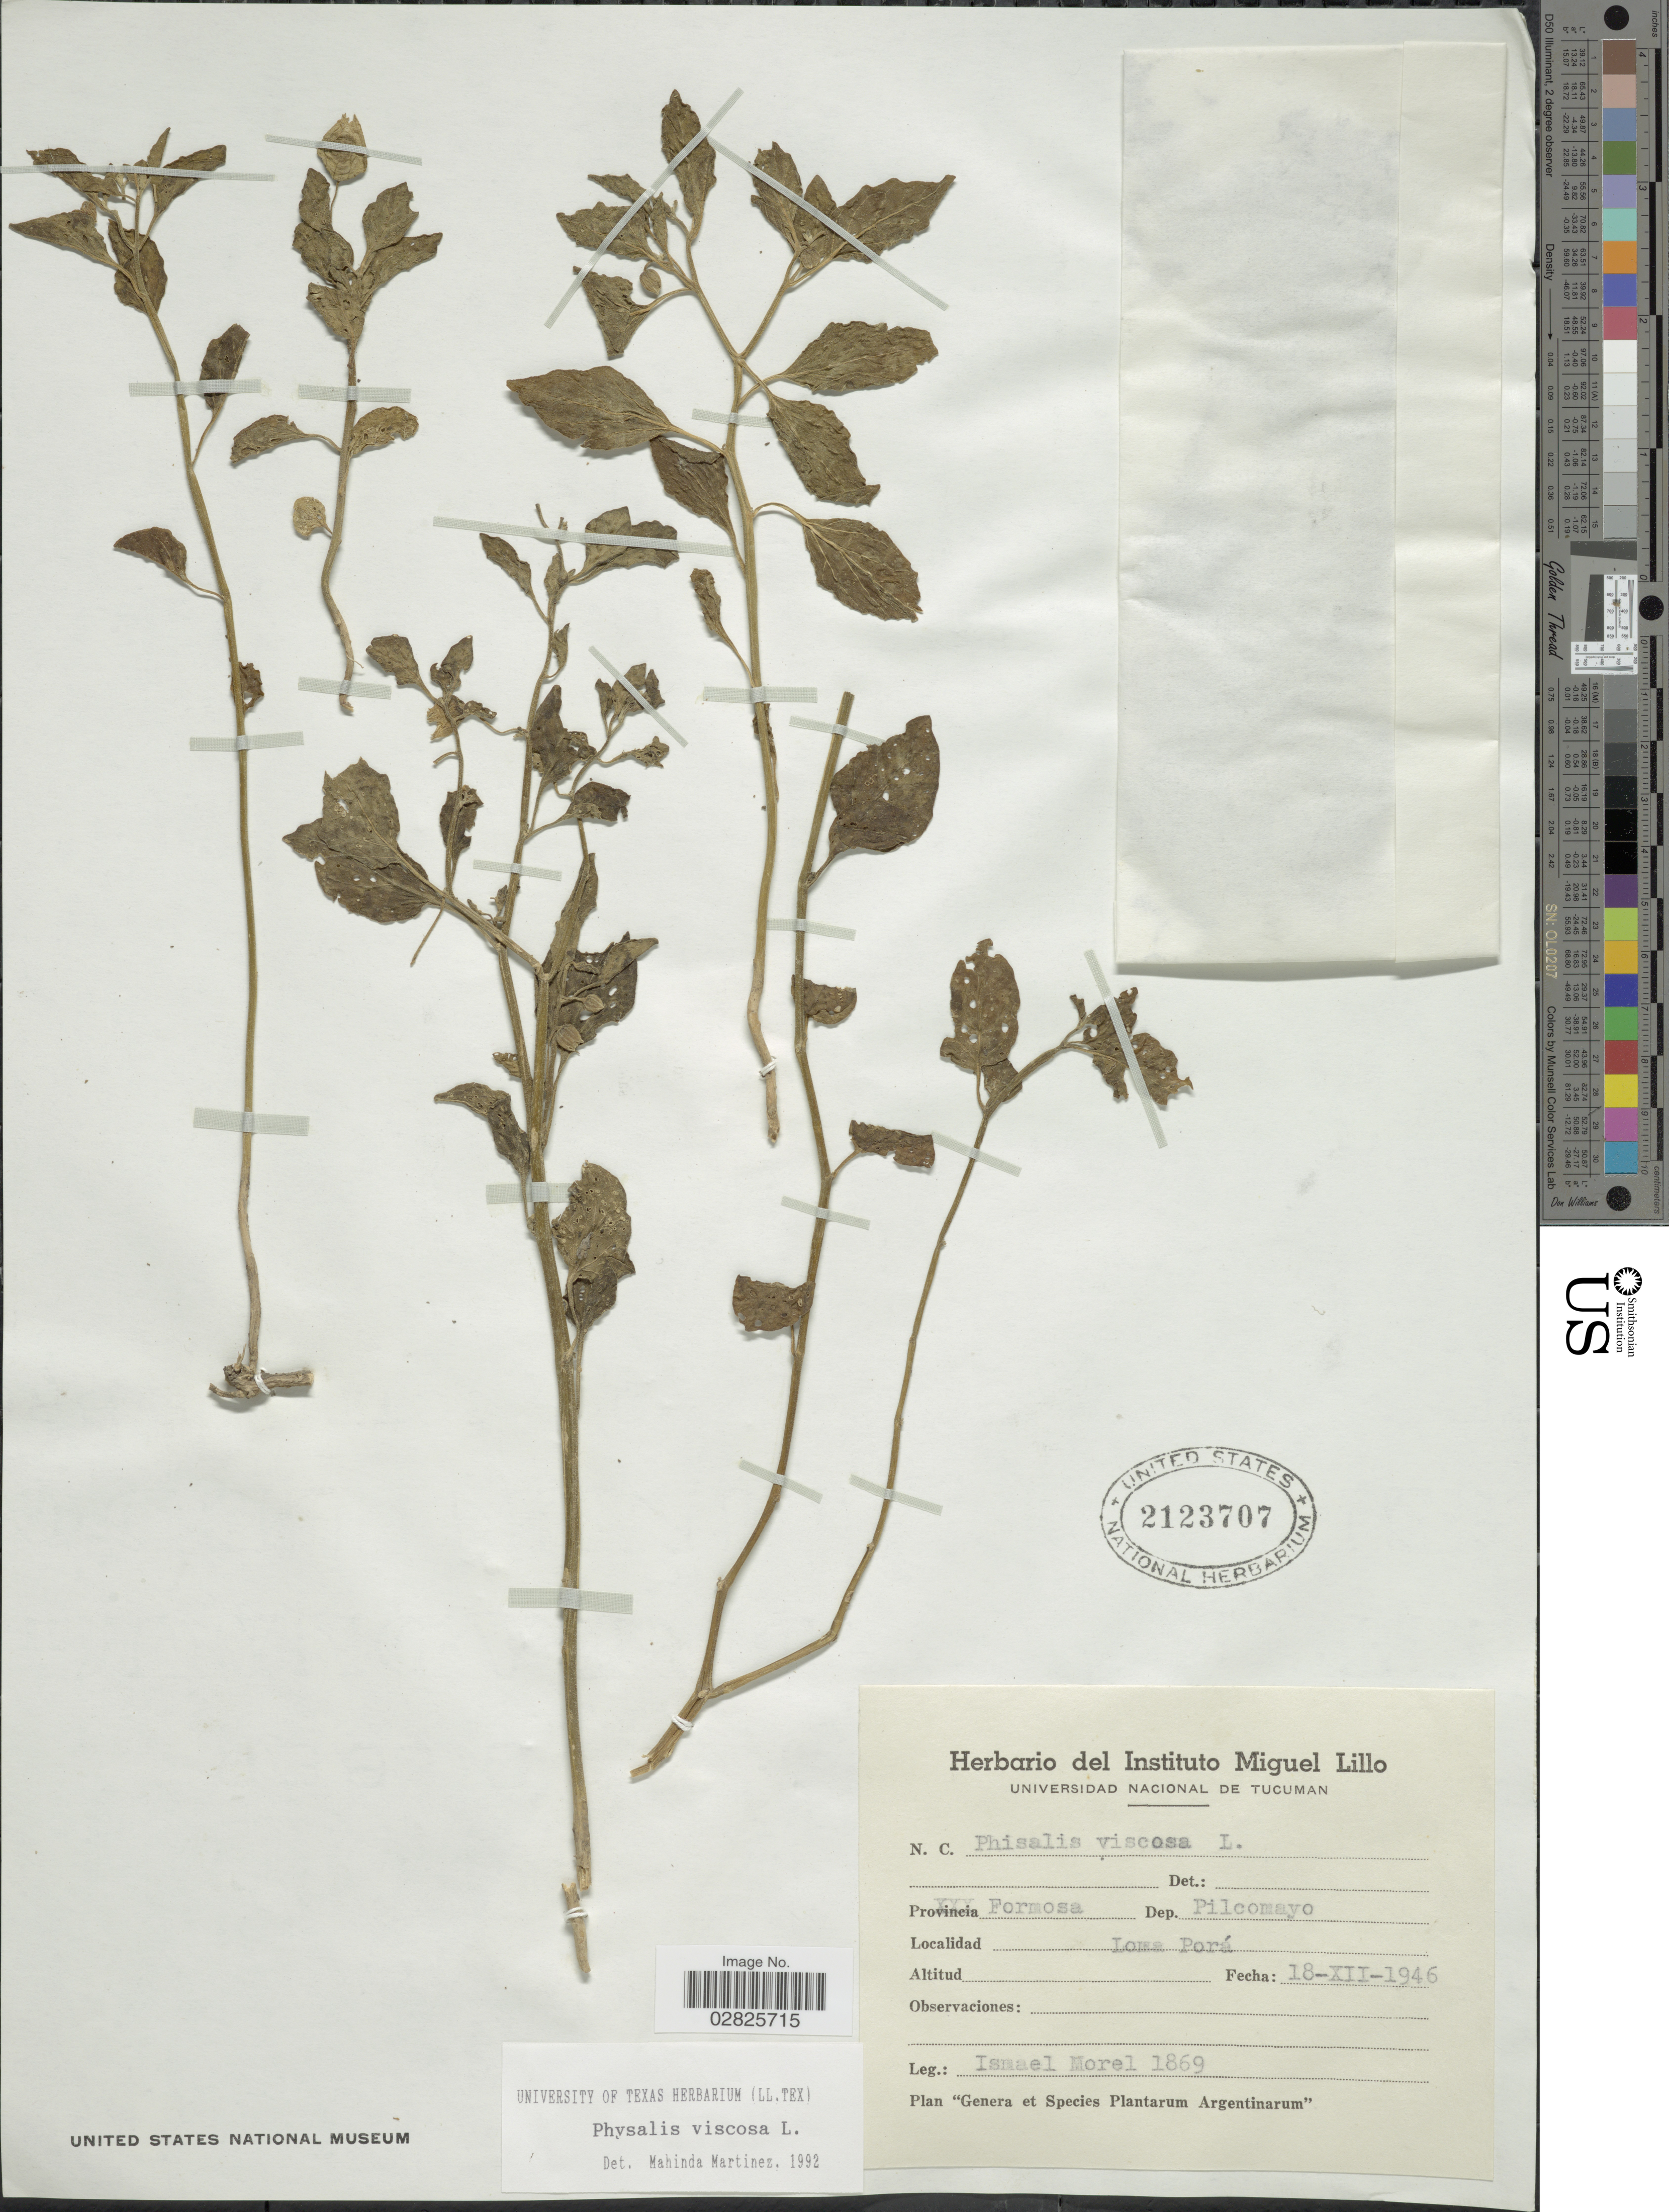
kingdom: Plantae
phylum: Tracheophyta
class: Magnoliopsida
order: Solanales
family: Solanaceae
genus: Physalis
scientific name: Physalis viscosa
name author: L.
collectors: I. Morel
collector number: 1869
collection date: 1946-12-18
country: Argentina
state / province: Formosa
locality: Dep. Pilcomayo. Loma Porá.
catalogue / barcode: US 2123707